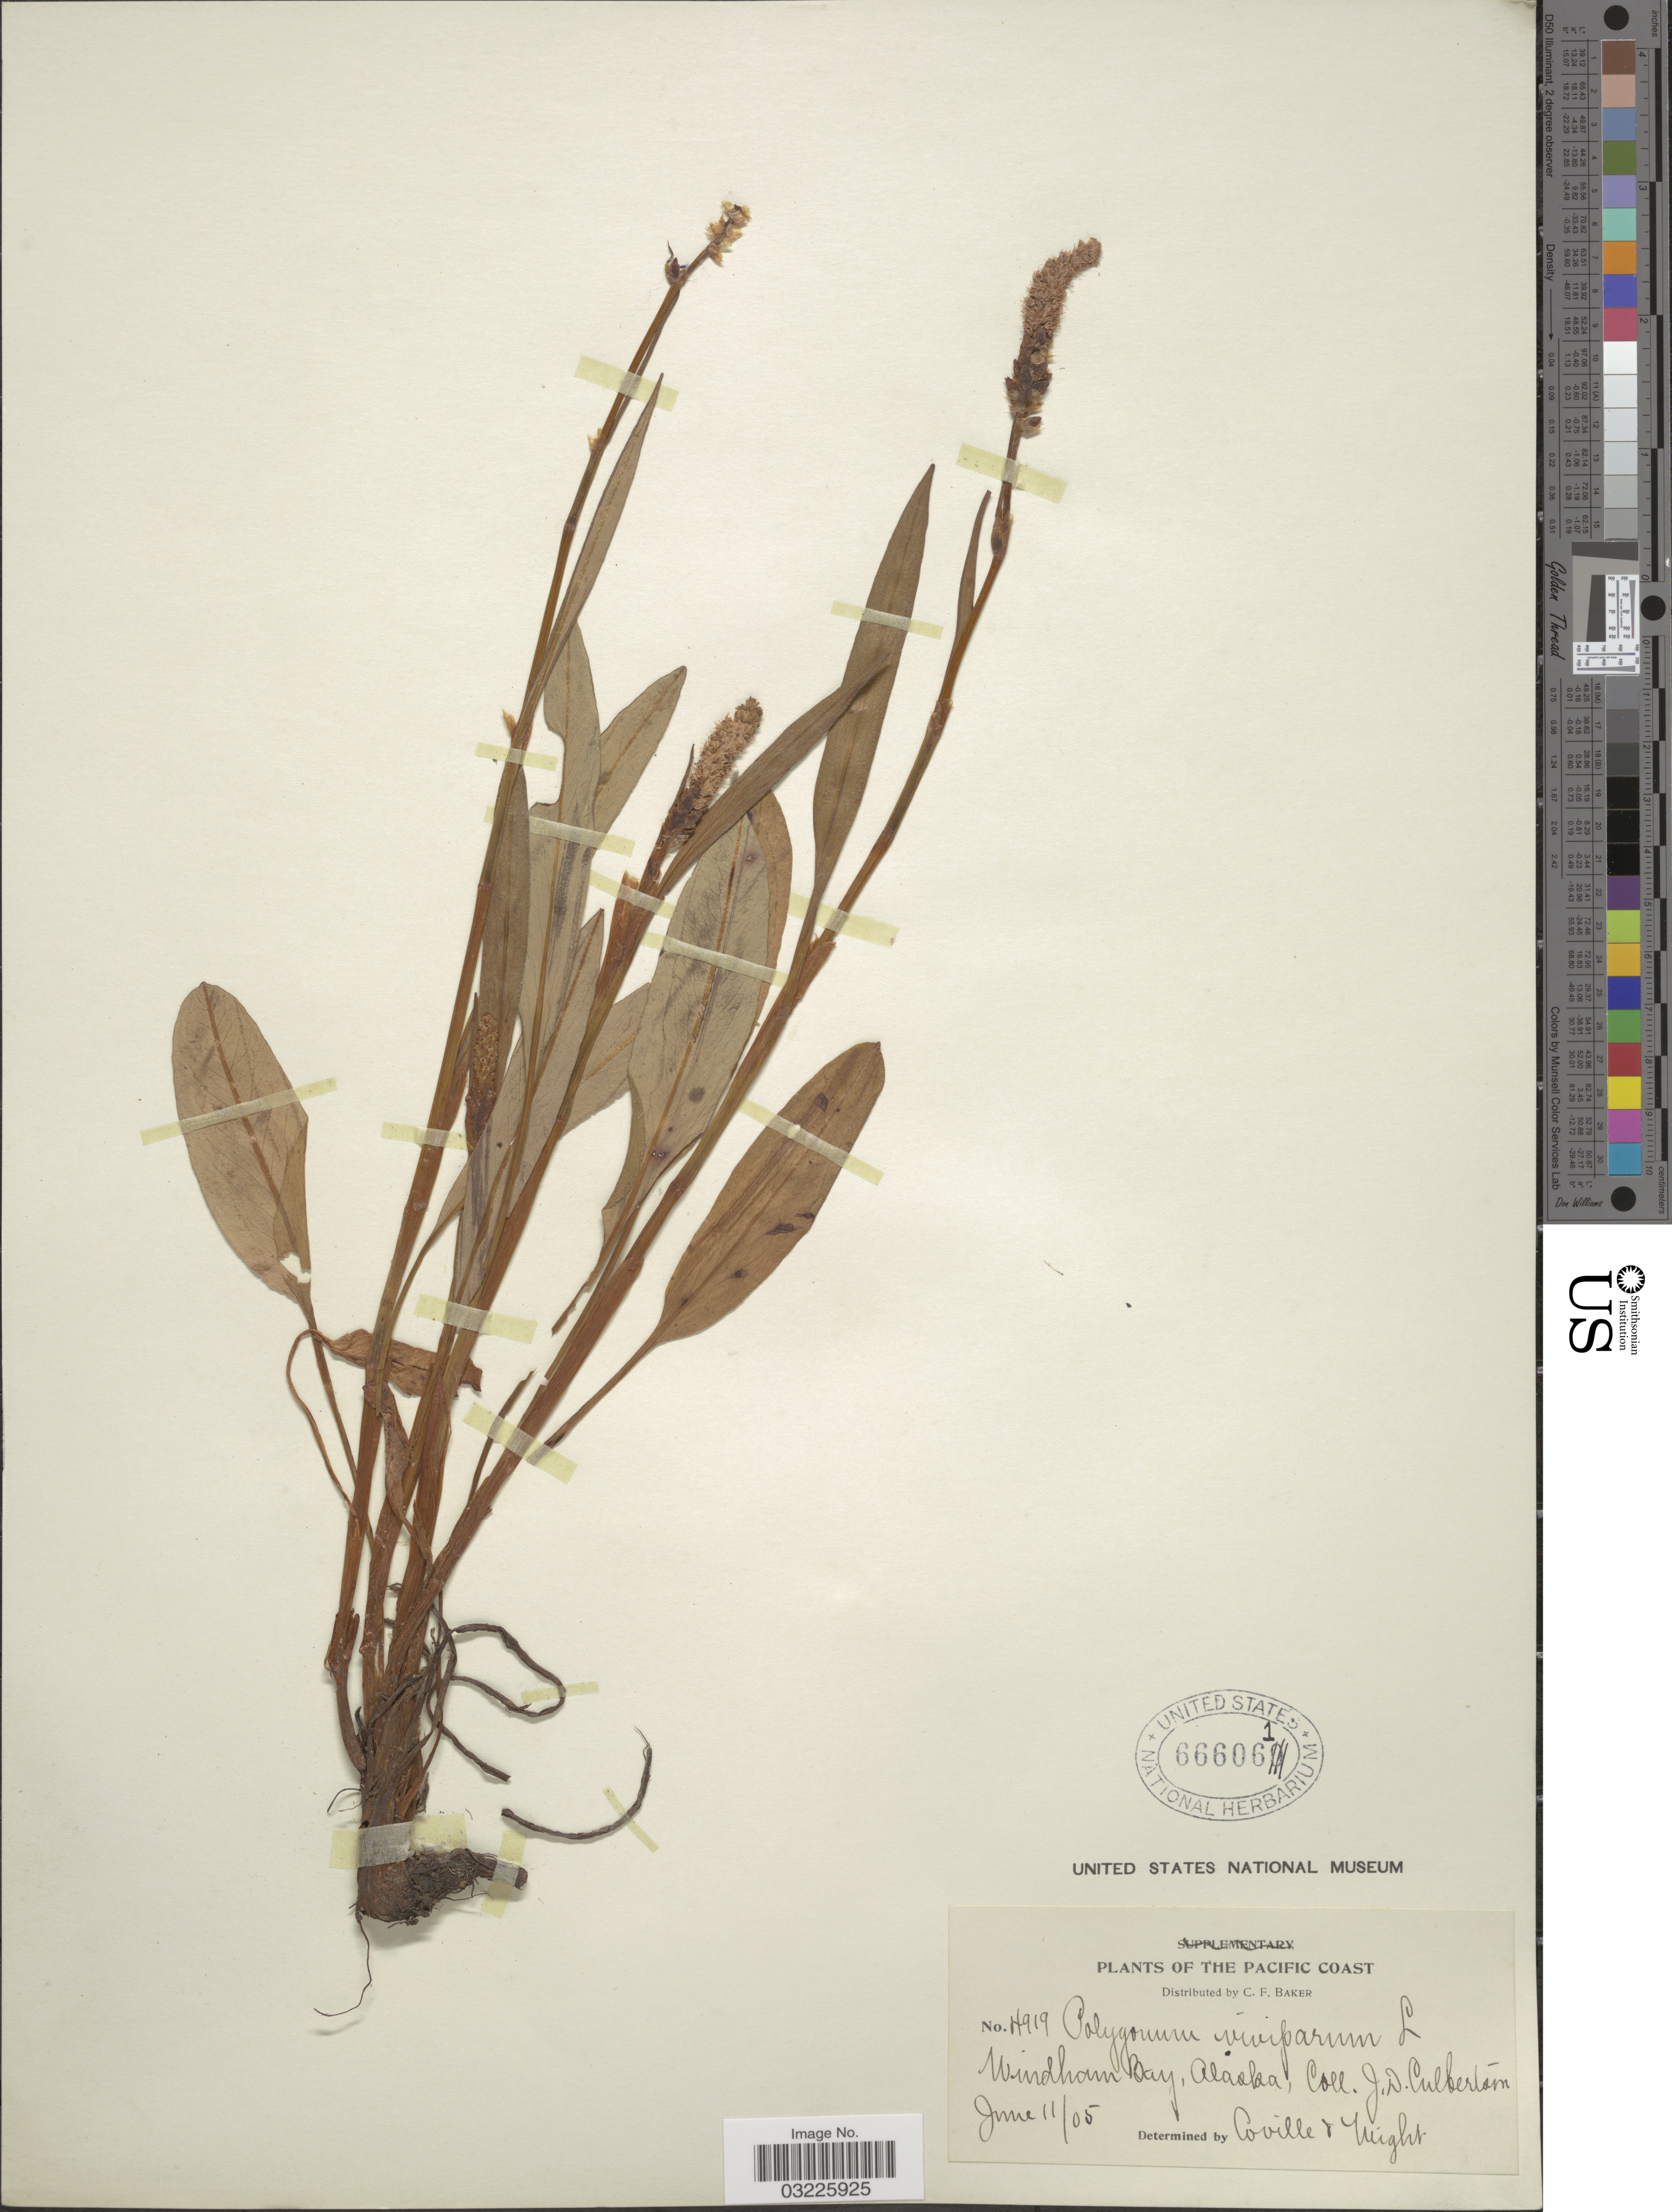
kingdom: Plantae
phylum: Tracheophyta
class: Magnoliopsida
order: Caryophyllales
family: Polygonaceae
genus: Bistorta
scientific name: Bistorta vivipara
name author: (L.) Delarbre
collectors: J. Culbertson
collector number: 4919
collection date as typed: Transcribed d/m/y: 11/6/5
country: United States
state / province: Alaska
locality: The Pacific Coast. Windham Bay.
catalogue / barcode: US 666061